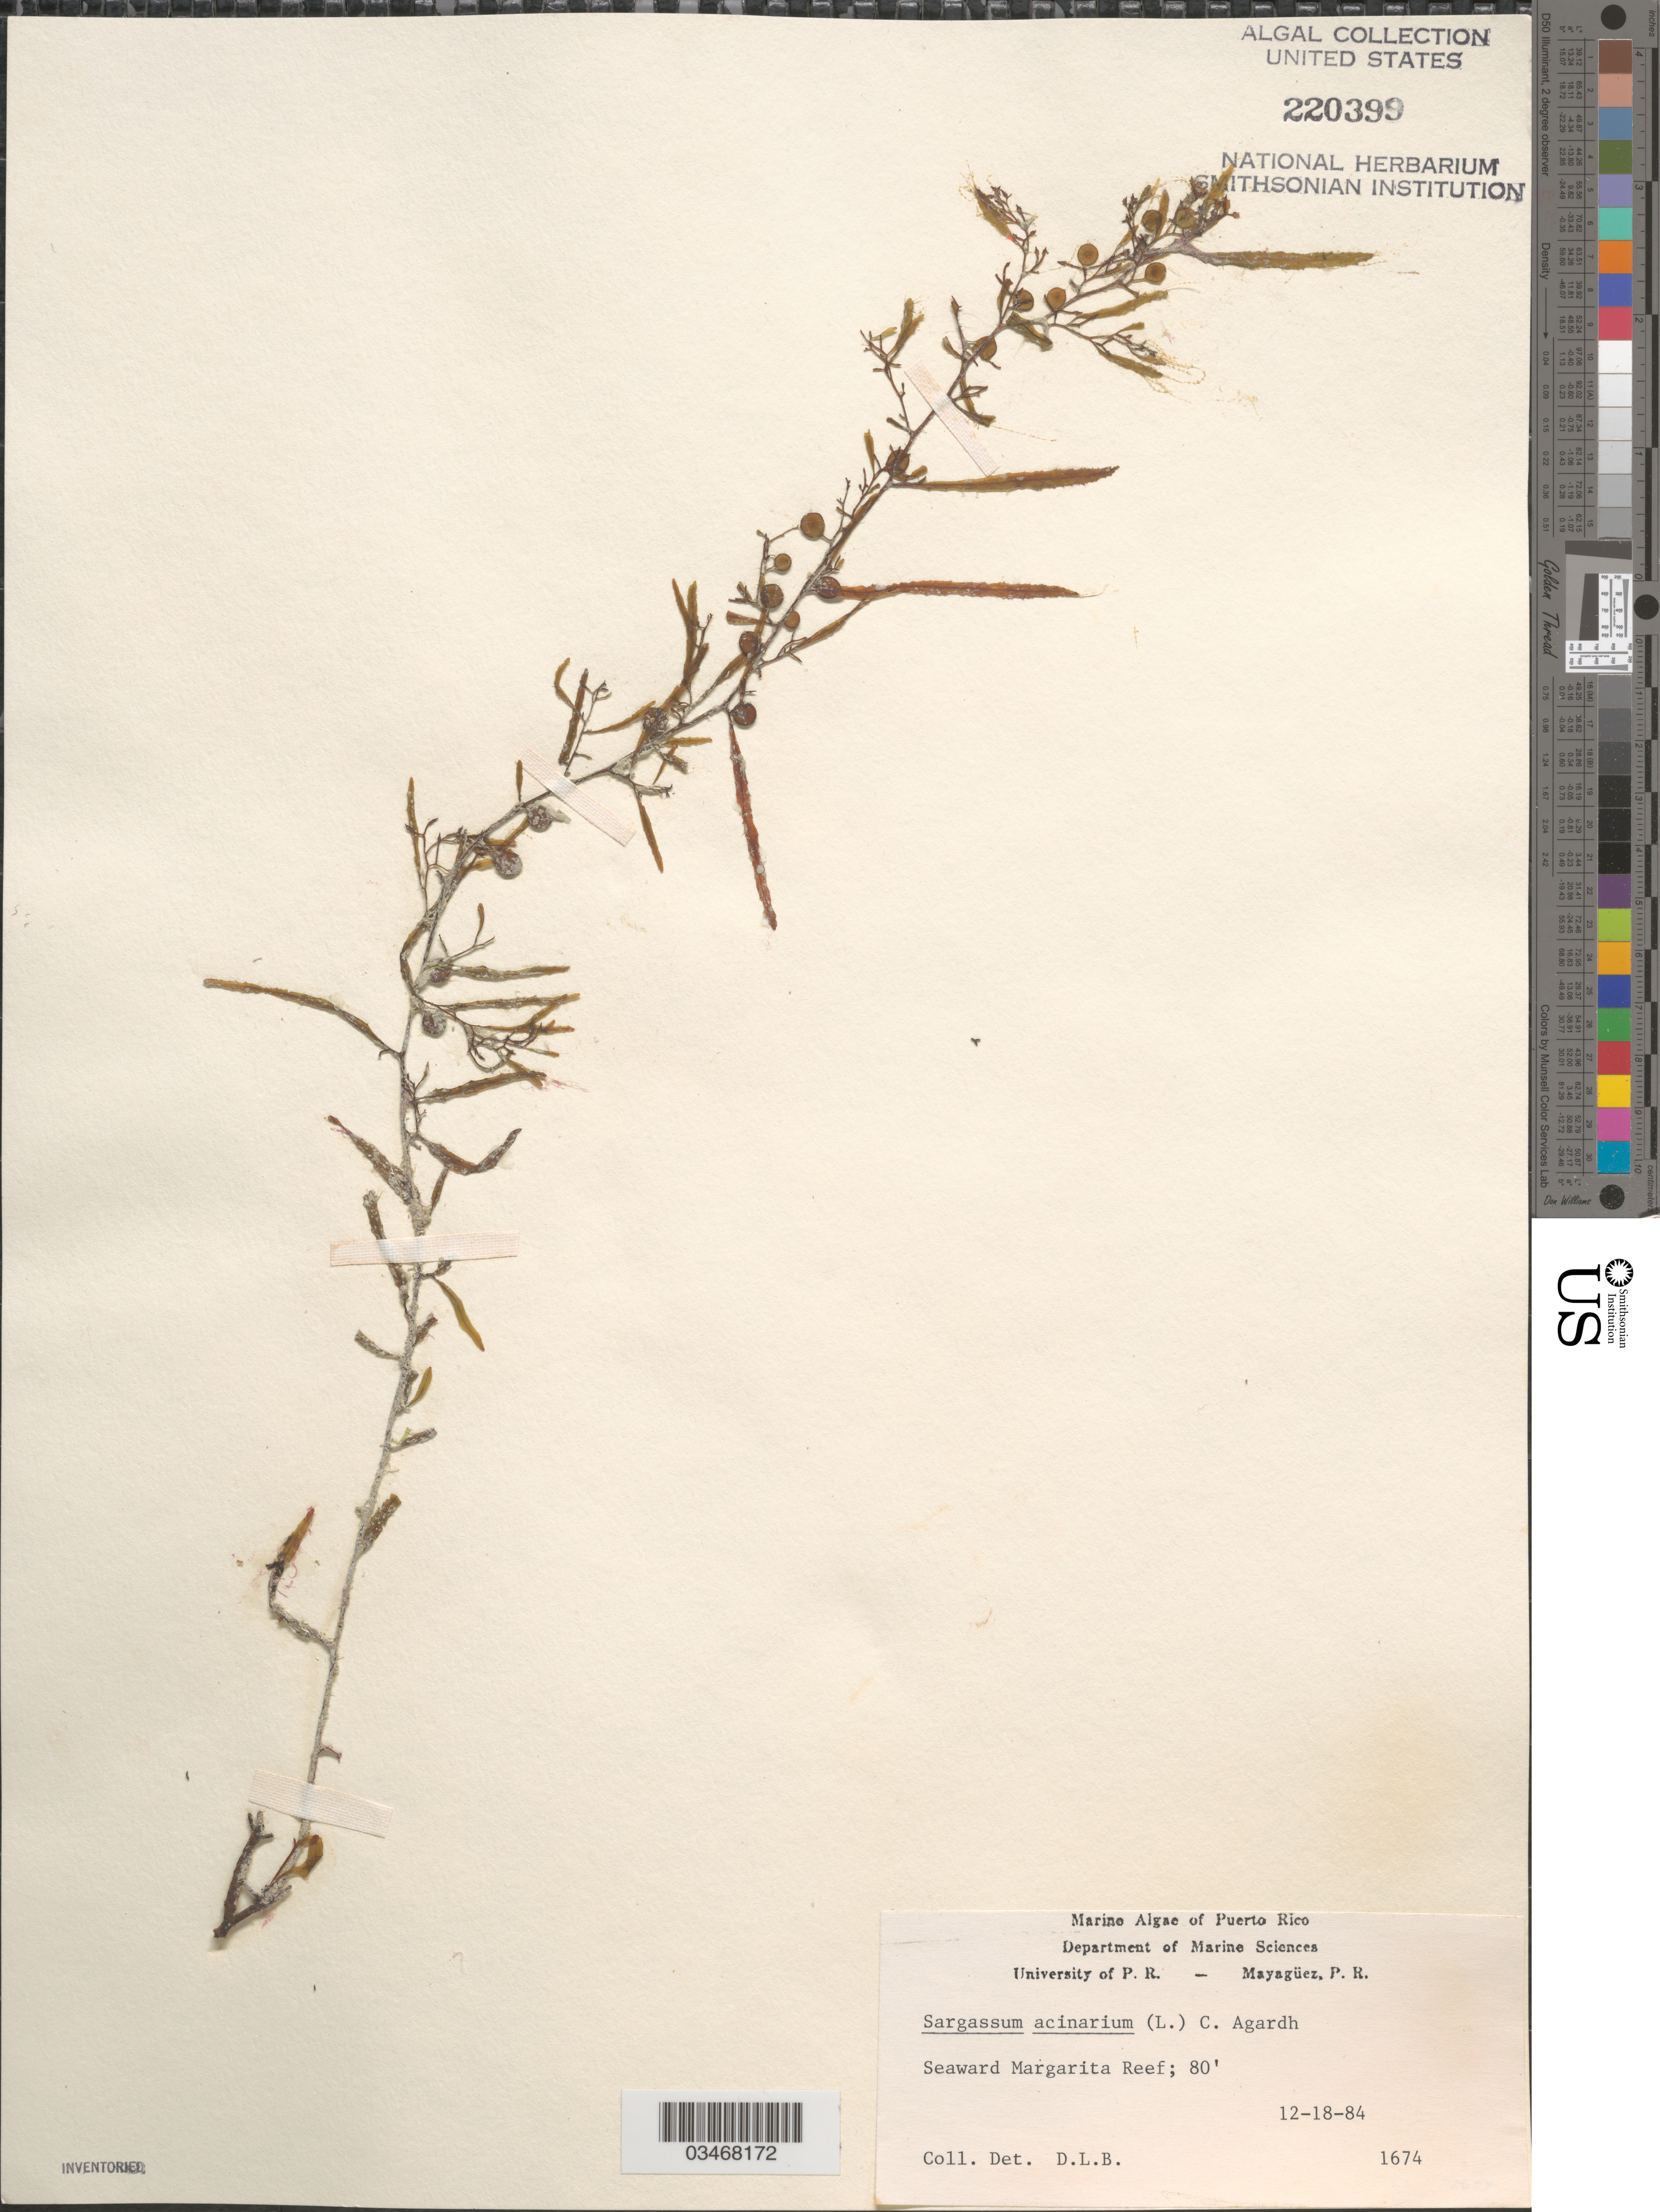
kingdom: Chromista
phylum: Ochrophyta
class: Phaeophyceae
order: Fucales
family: Sargassaceae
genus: Sargassum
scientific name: Sargassum acinarium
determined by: Ballantine, D. L.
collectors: D.L. Ballantine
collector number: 1674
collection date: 1984-12-18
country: Puerto Rico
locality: Seaward Margarita Reef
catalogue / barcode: US 220399